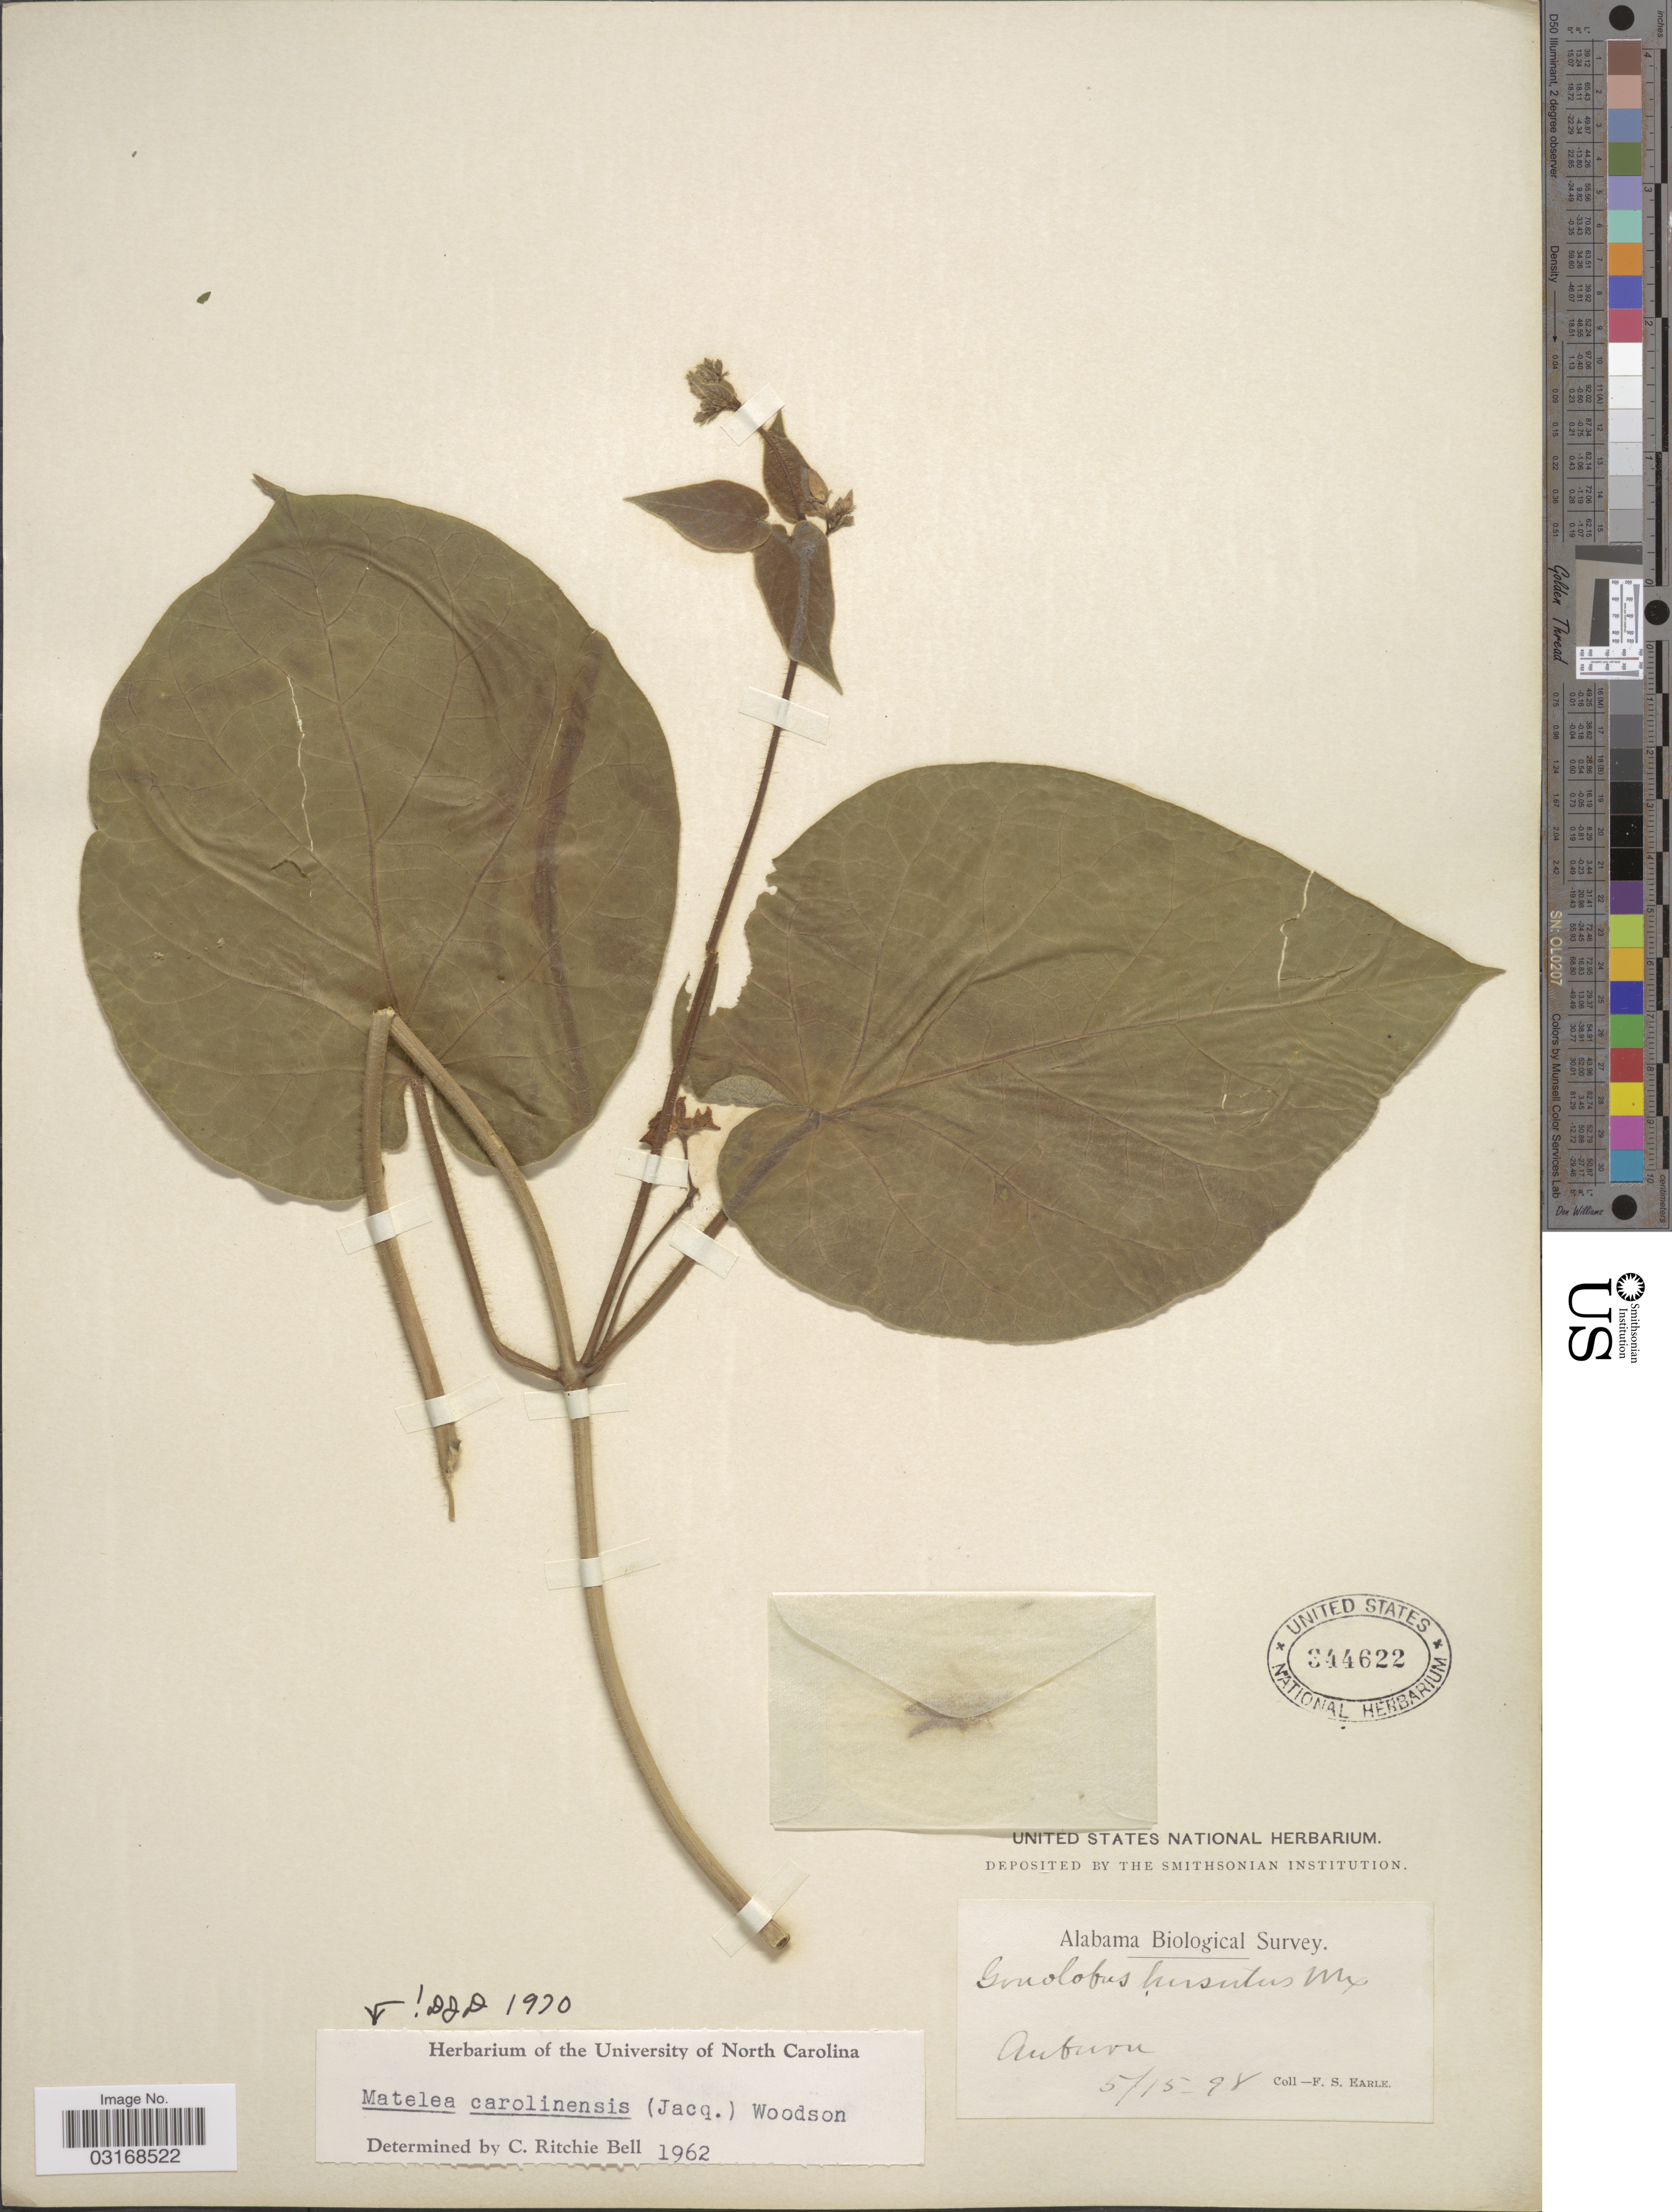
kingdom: Plantae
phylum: Tracheophyta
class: Magnoliopsida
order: Gentianales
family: Apocynaceae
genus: Matelea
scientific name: Matelea carolinensis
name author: (Jacq.) Woodson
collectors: F. S. Earle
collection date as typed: Transcribed d/m/y: 15/5/98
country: United States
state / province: Alabama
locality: Auburn.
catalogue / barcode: US 344622